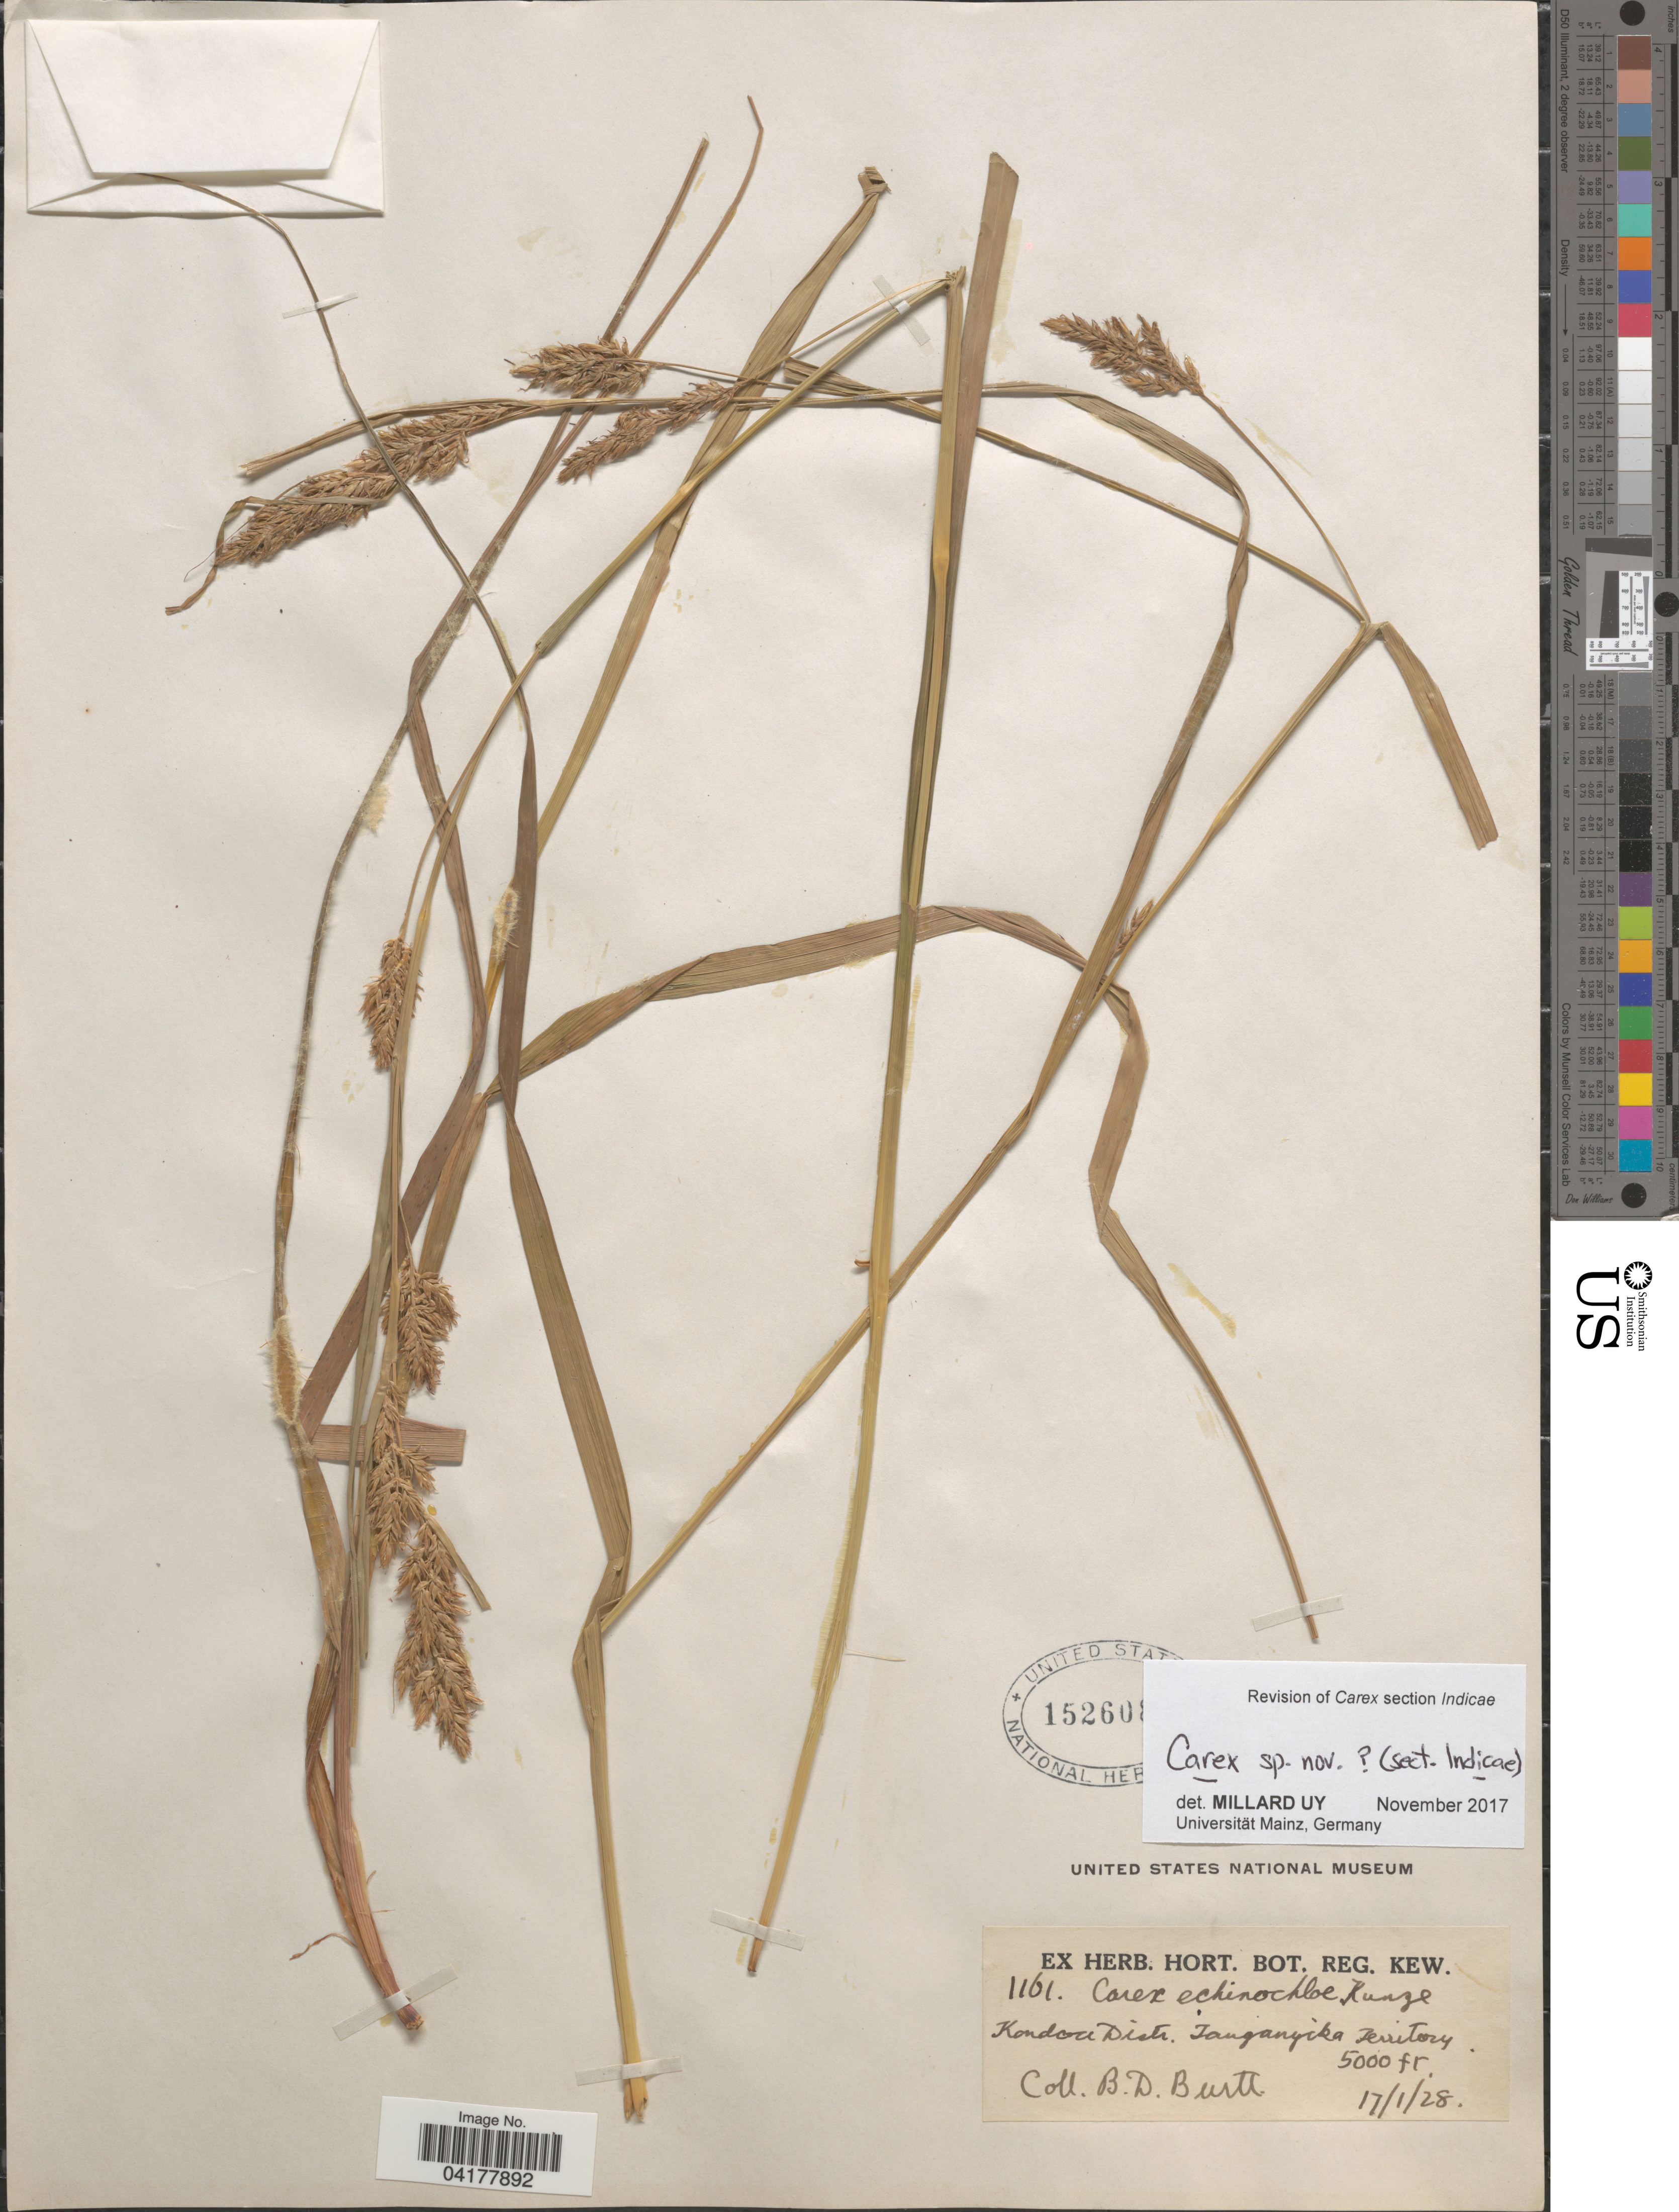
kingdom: Plantae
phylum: Tracheophyta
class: Liliopsida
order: Poales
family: Cyperaceae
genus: Carex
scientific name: Carex sp.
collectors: B. D. Burtt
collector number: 1161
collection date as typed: Transcribed d/m/y: 17/1/28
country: Tanzania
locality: Kondoa Distr. Tanganyika Territory.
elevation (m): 1524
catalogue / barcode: US 1526088